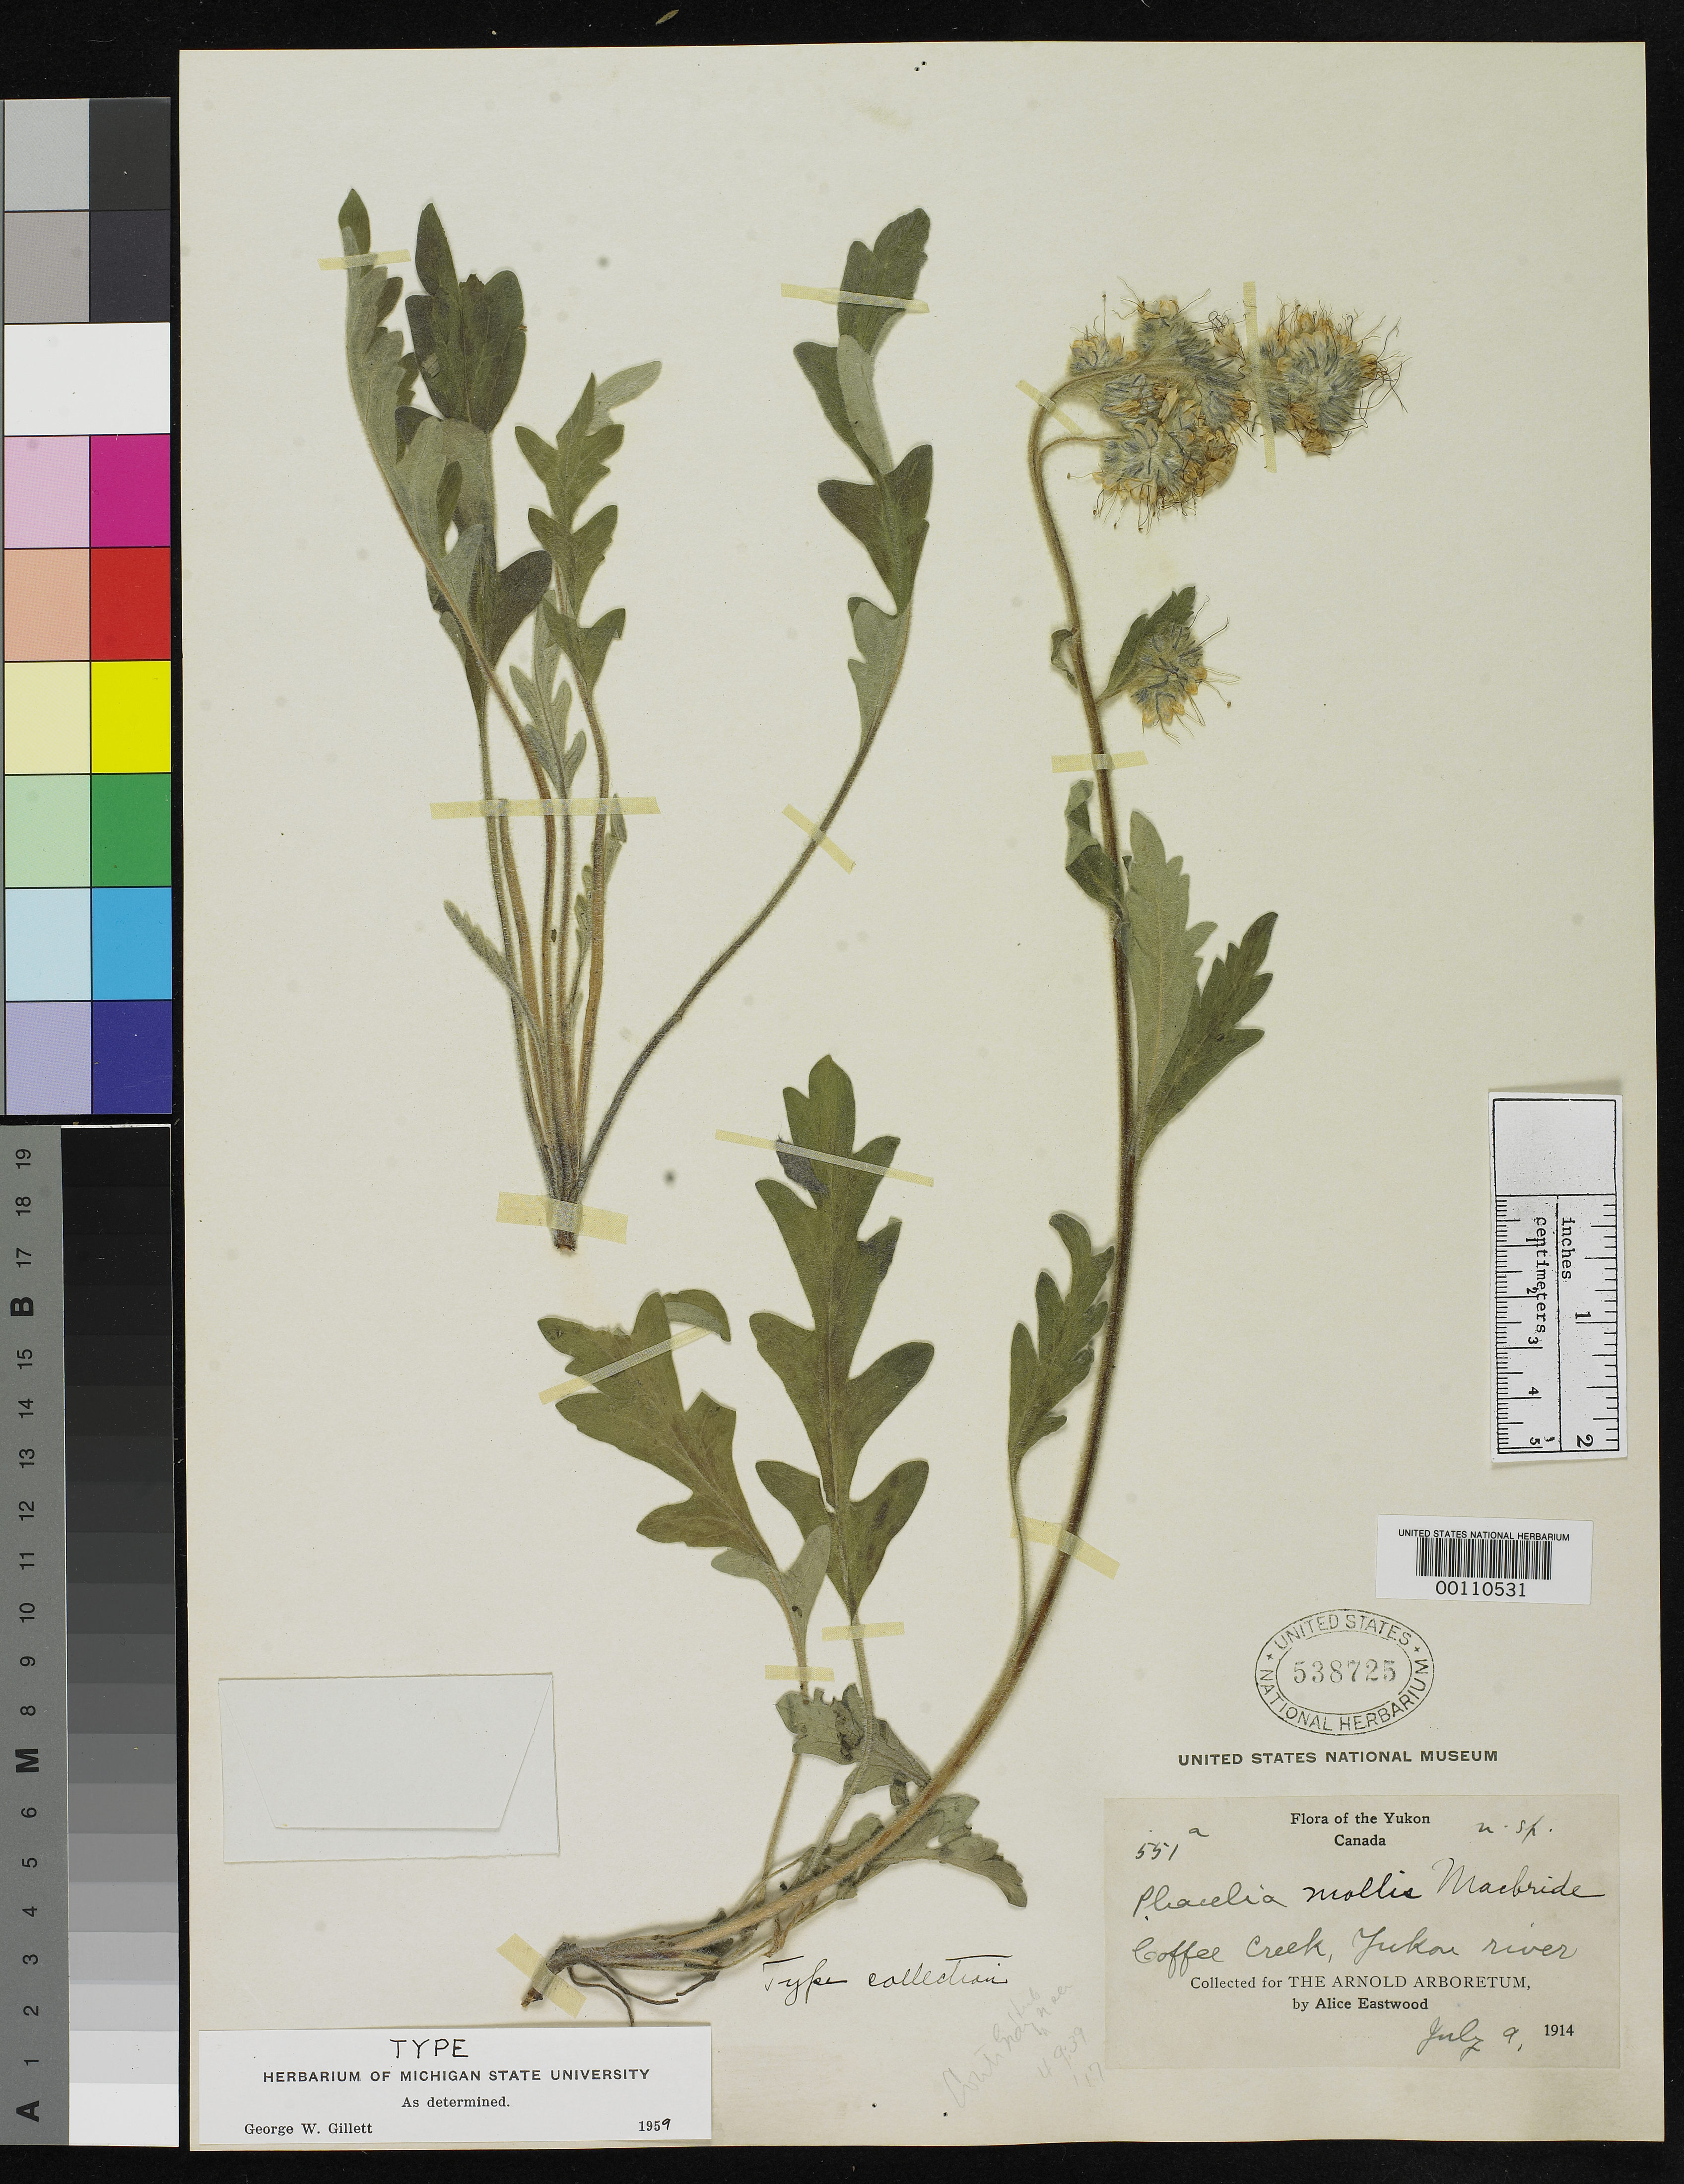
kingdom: Plantae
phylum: Tracheophyta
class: Magnoliopsida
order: Boraginales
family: Hydrophyllaceae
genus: Phacelia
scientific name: Phacelia mollis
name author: J.F. Macbr.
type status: Isotype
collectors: A. Eastwood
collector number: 551 a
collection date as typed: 09 Jul 1914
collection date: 1914-07-09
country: Canada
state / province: Yukon Territory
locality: Coffee Creek, Yukon River.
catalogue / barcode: US 538725